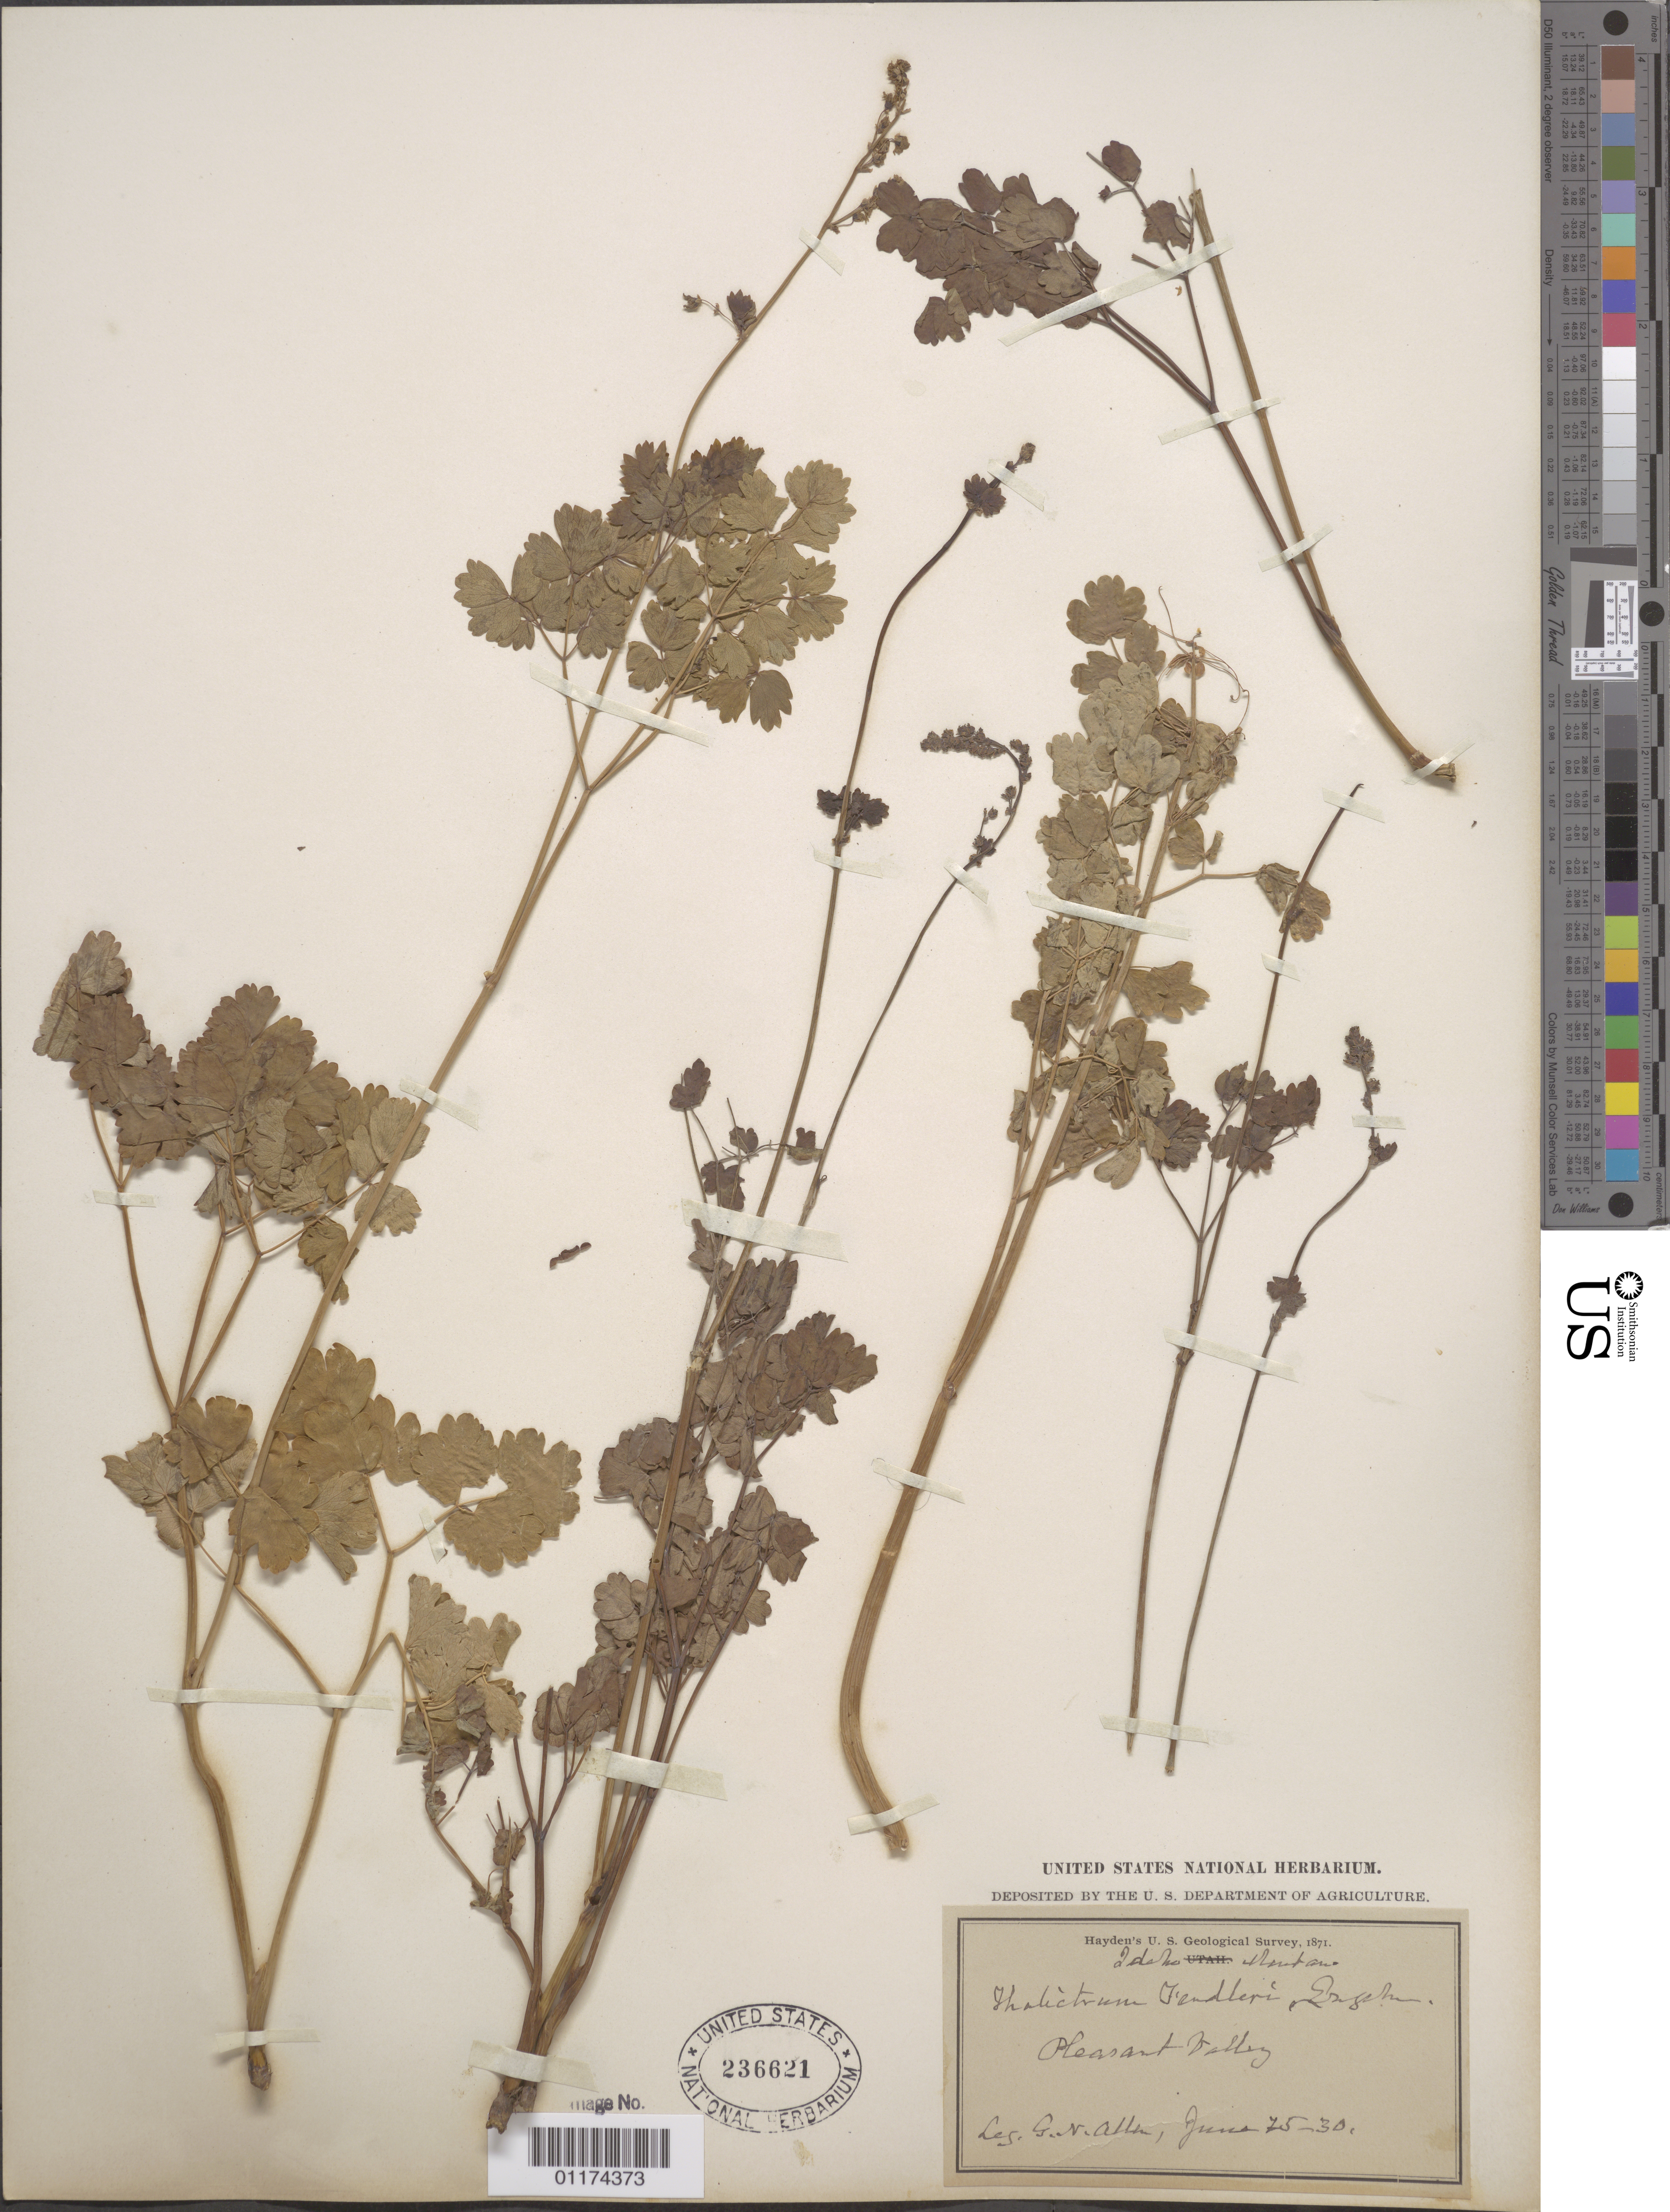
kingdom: Plantae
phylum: Tracheophyta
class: Magnoliopsida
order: Ranunculales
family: Ranunculaceae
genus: Thalictrum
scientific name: Thalictrum fendleri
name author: Engelm. ex A. Gray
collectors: G. N. Allen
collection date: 1871-06-25/1871-06-30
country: United States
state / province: Idaho / Montana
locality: Pleasant Valley.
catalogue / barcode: US 236621